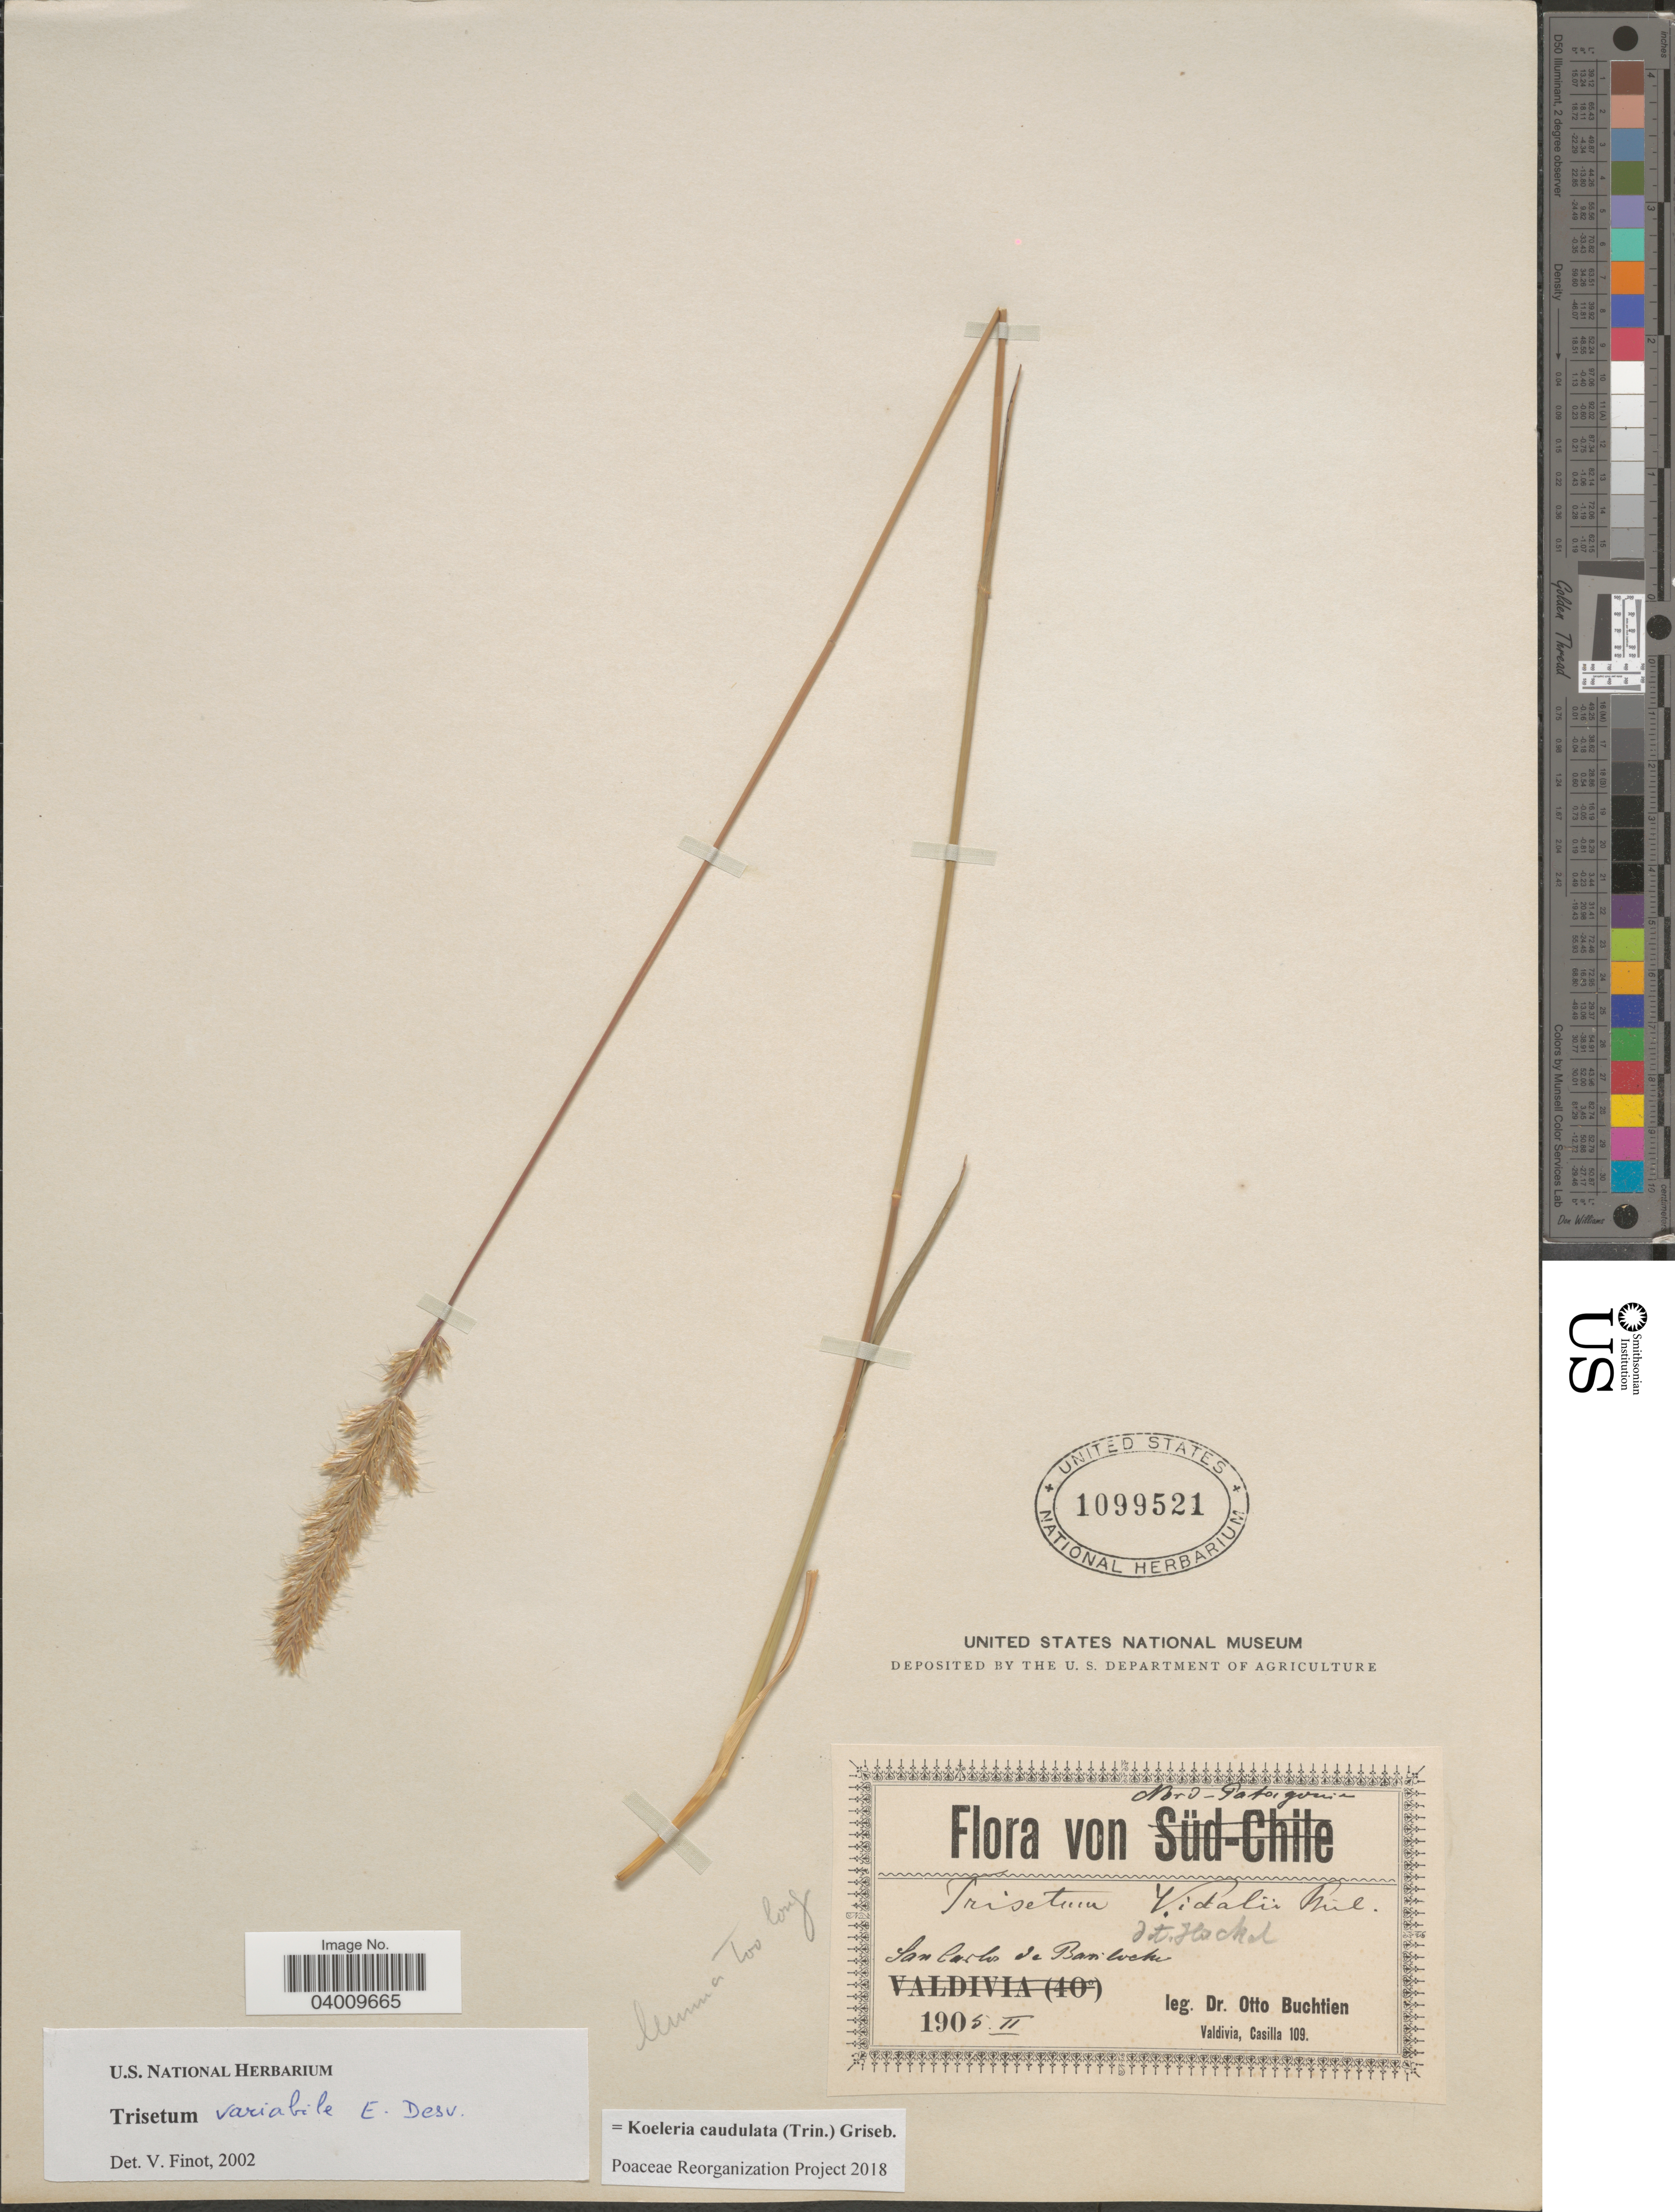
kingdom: Plantae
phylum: Tracheophyta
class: Liliopsida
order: Poales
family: Poaceae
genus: Koeleria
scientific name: Koeleria caudulata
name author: (Trin.) Griseb.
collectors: O. Buchtien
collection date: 1905-02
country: Argentina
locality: Nord- Patagonia. San Carlos de Bariloche.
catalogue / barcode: US 1099521